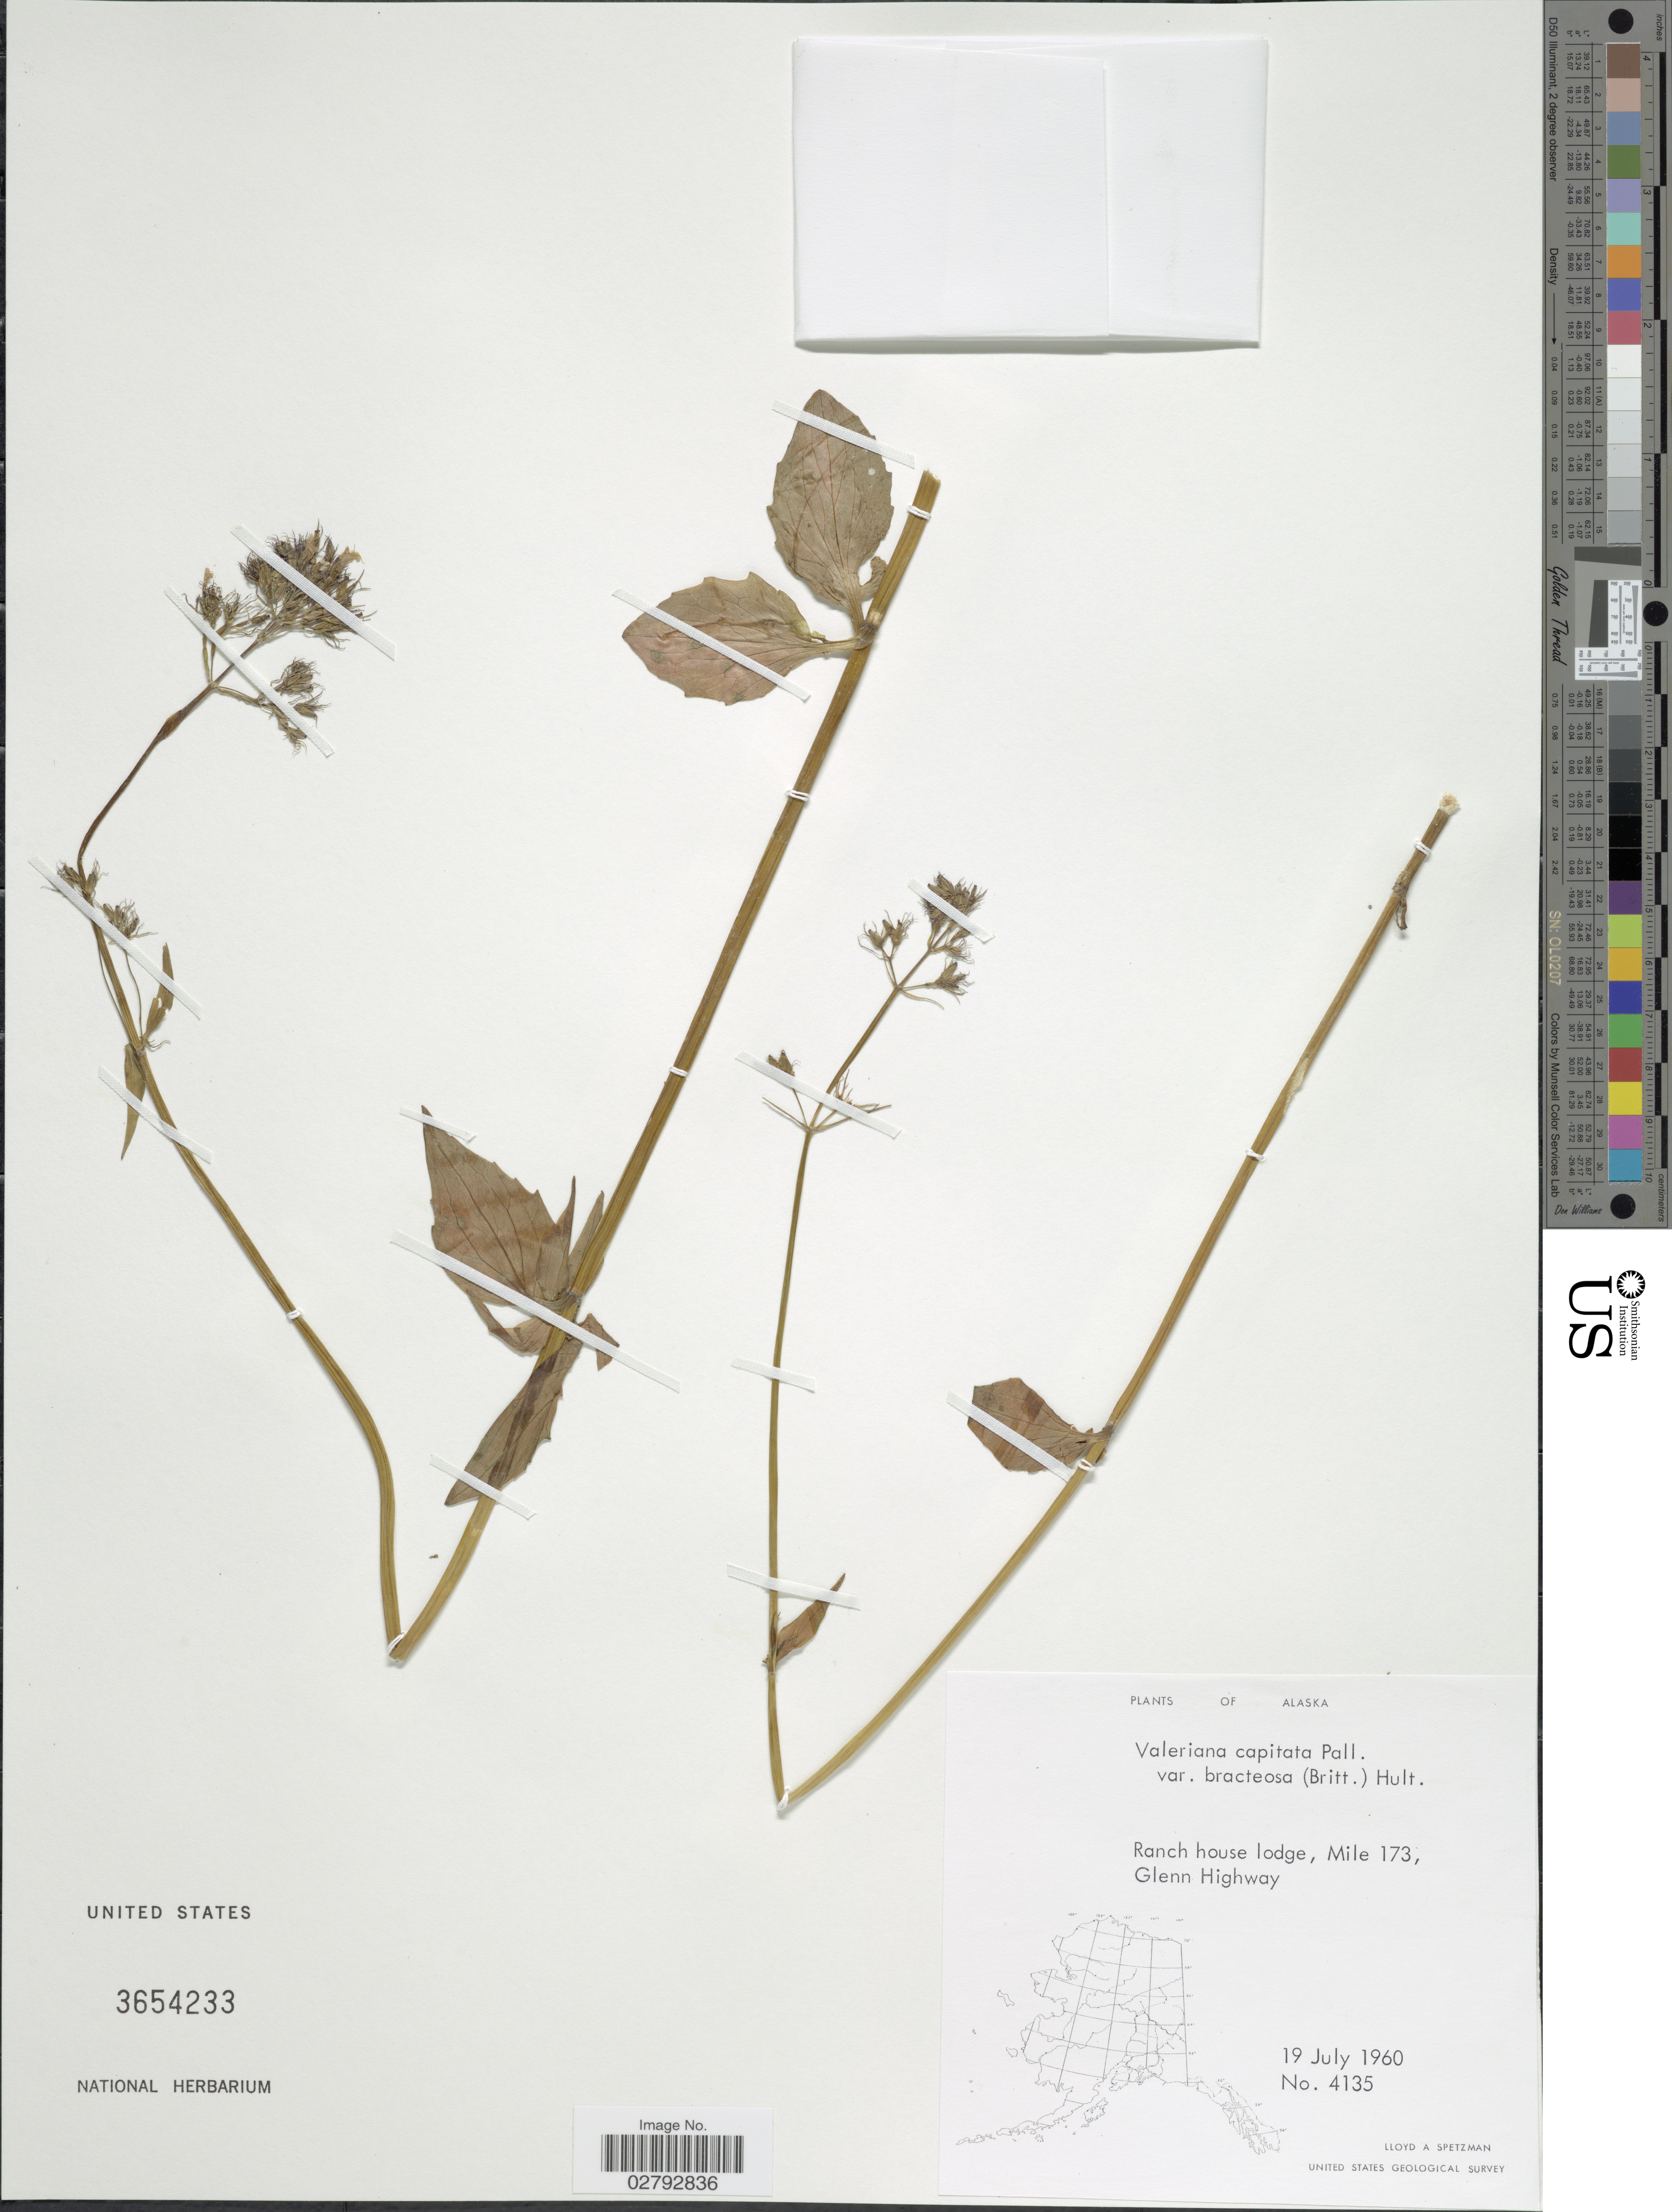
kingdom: Plantae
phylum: Tracheophyta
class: Magnoliopsida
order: Dipsacales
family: Caprifoliaceae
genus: Valeriana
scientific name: Valeriana capitata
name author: Link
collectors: L. Spetzman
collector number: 4135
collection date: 1960-07-19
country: United States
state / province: Alaska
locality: Ranch house lodge, Mile 173, Glenn Highway.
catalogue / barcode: US 3654233